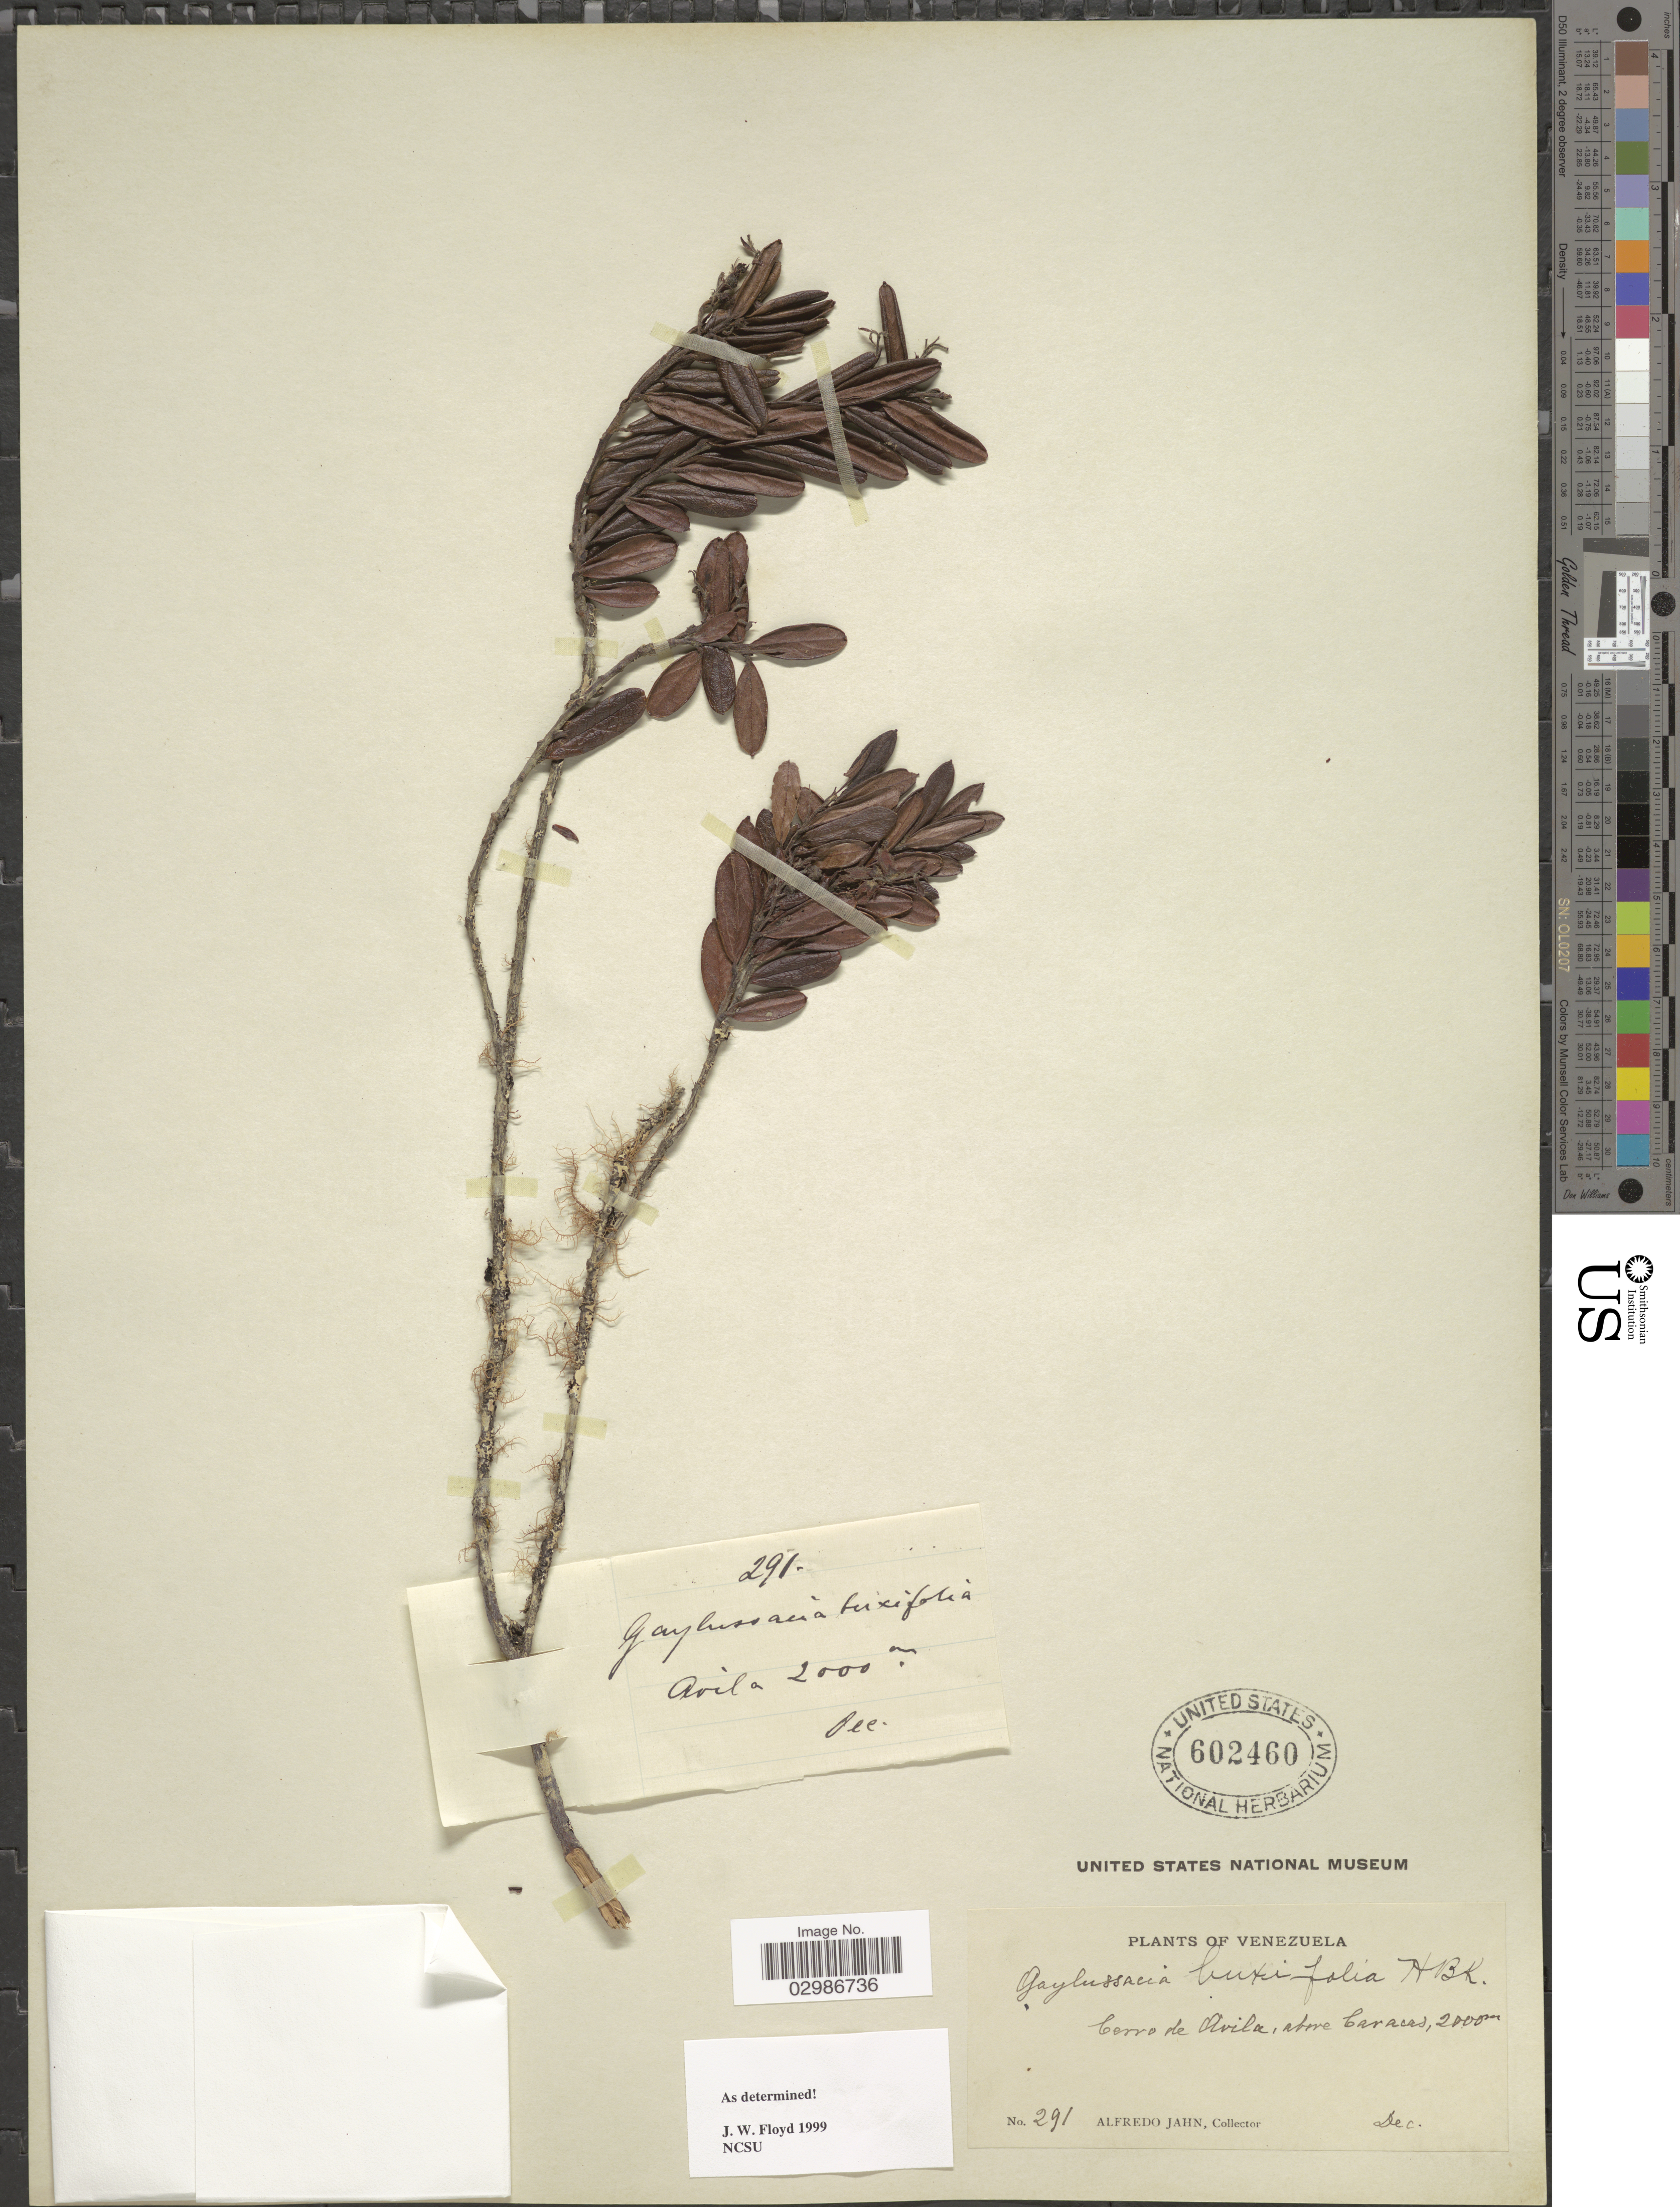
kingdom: Plantae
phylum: Tracheophyta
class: Magnoliopsida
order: Ericales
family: Ericaceae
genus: Gaylussacia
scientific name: Gaylussacia buxifolia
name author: Kunth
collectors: A. Jahn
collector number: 291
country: Venezuela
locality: Cerro de Avila, abre Caracas.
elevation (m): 2000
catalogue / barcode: US 602460